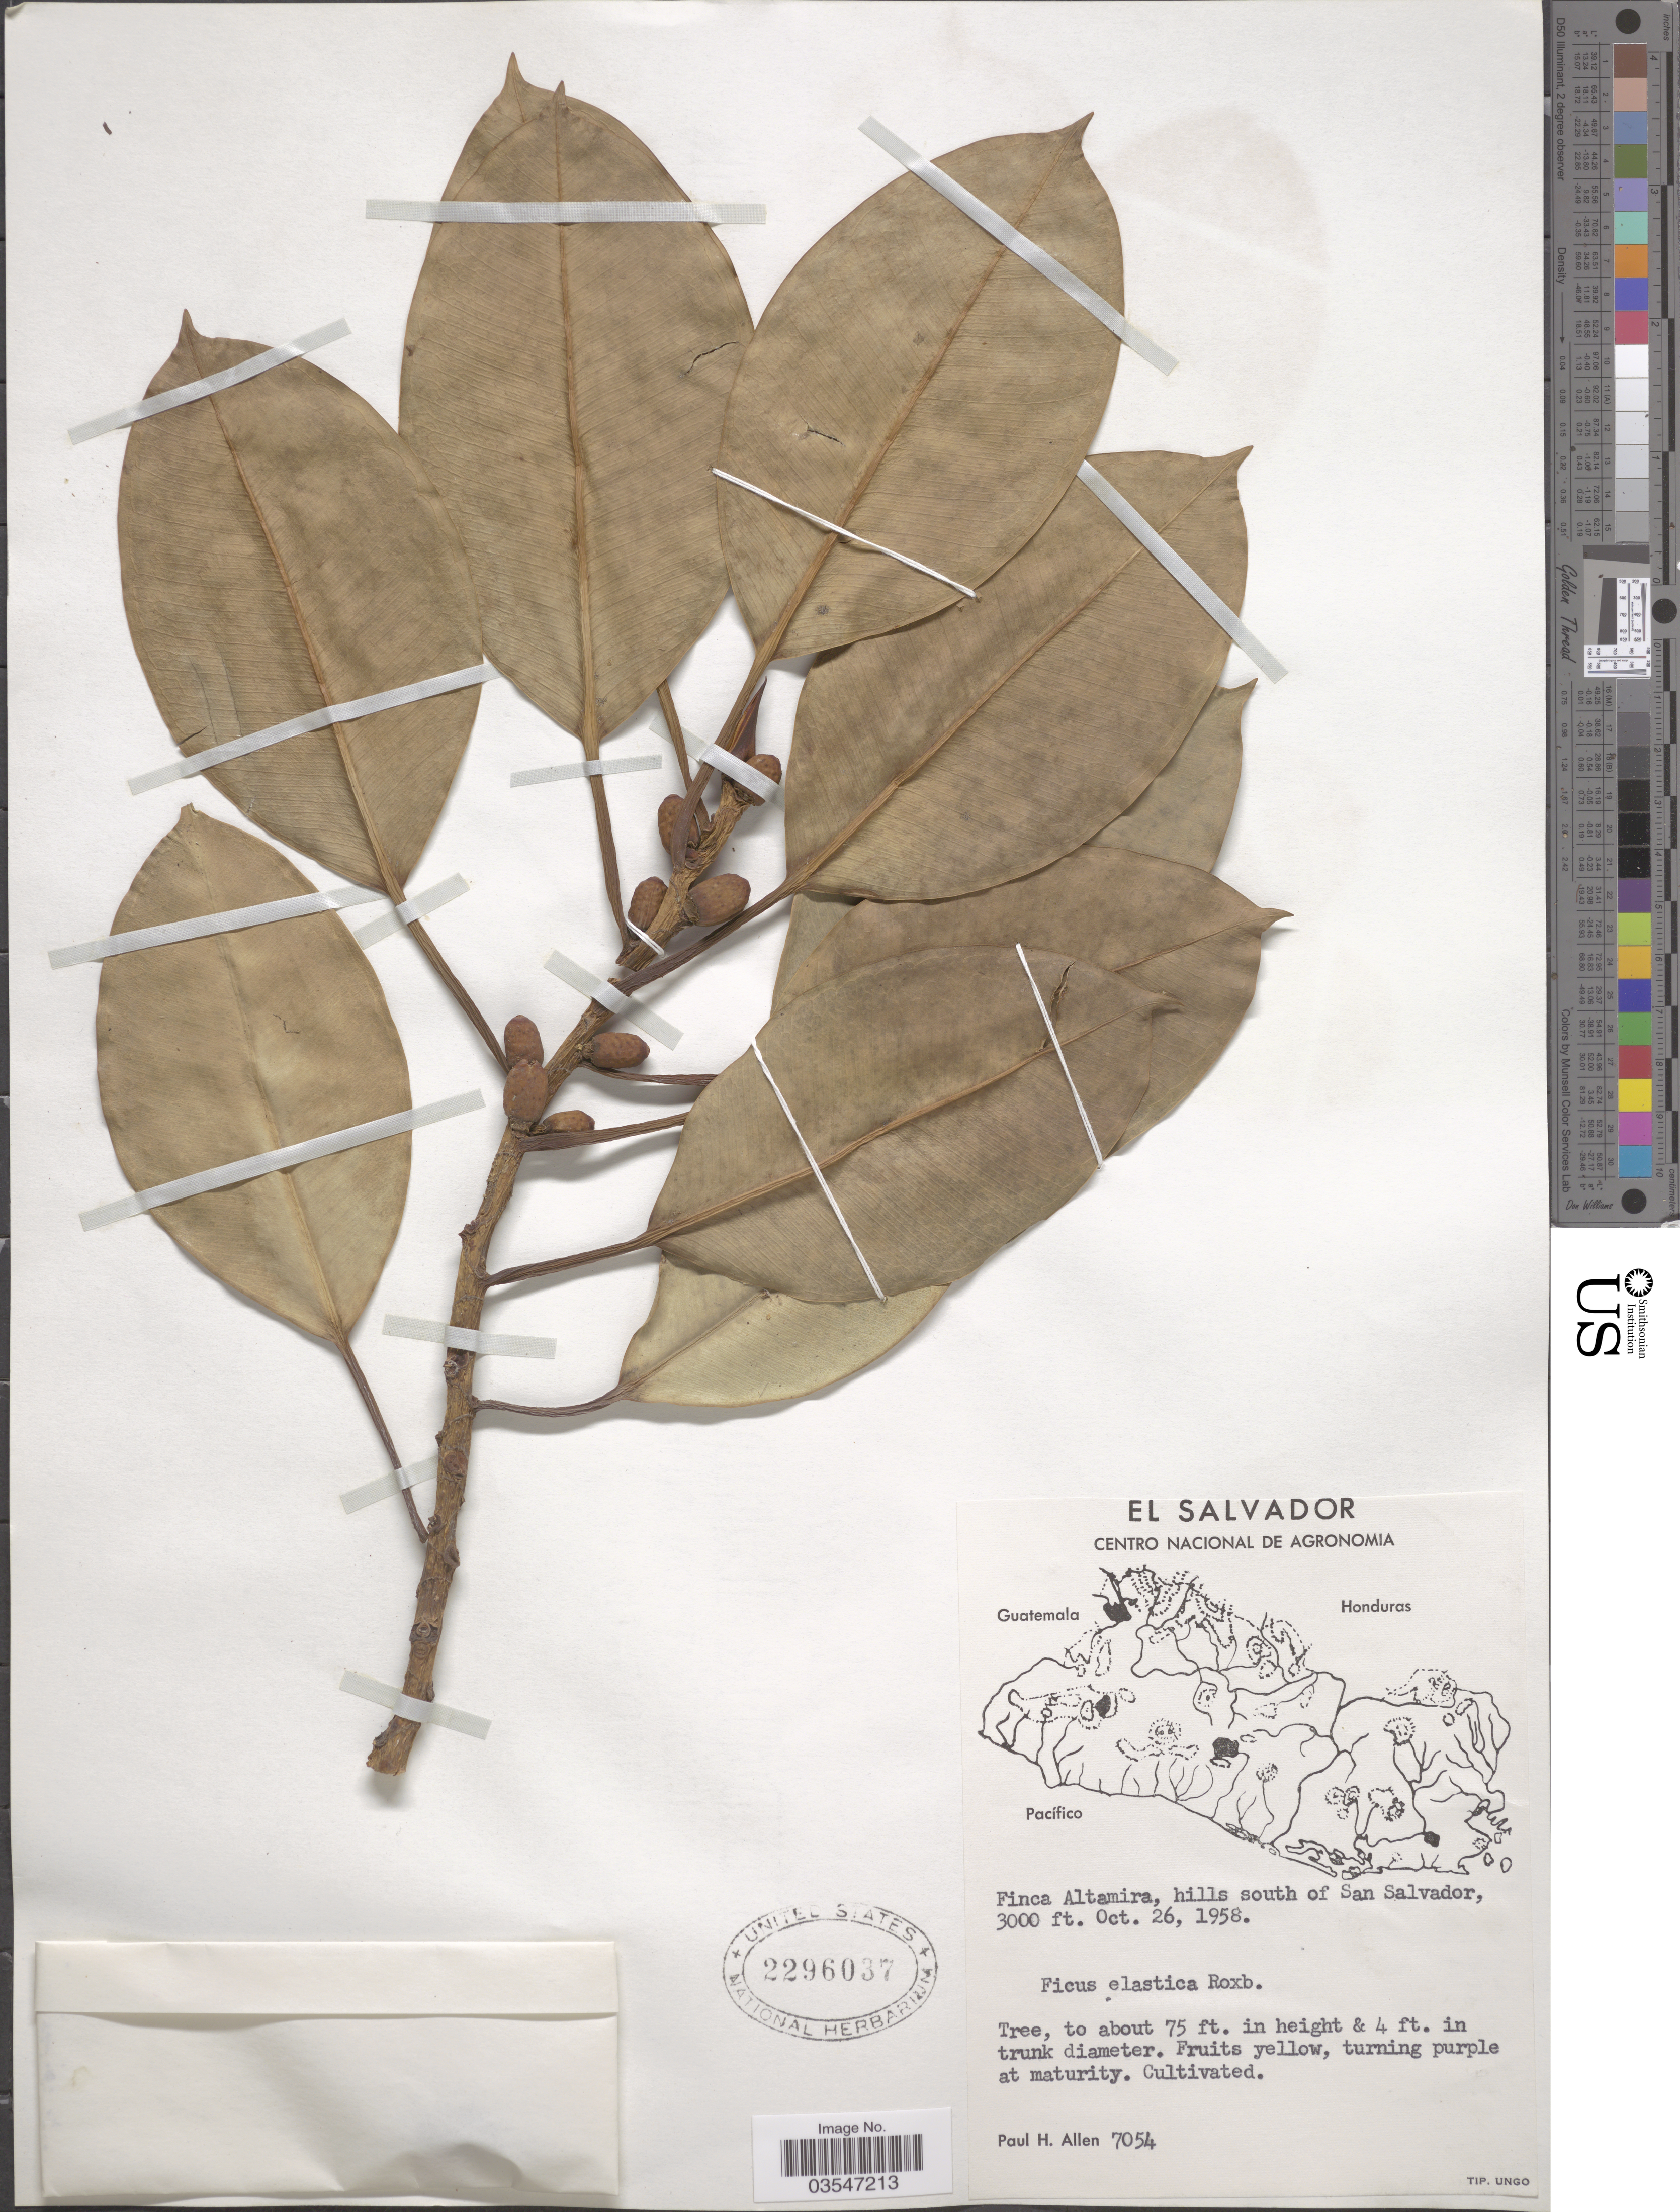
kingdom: Plantae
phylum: Tracheophyta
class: Magnoliopsida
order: Rosales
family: Moraceae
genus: Ficus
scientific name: Ficus elastica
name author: Roxb.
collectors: P. H. Allen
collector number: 7054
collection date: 1958-10-26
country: El Salvador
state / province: San Salvador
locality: Finca Altamira, hills south of San Salvador.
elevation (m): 914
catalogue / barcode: US 2296037